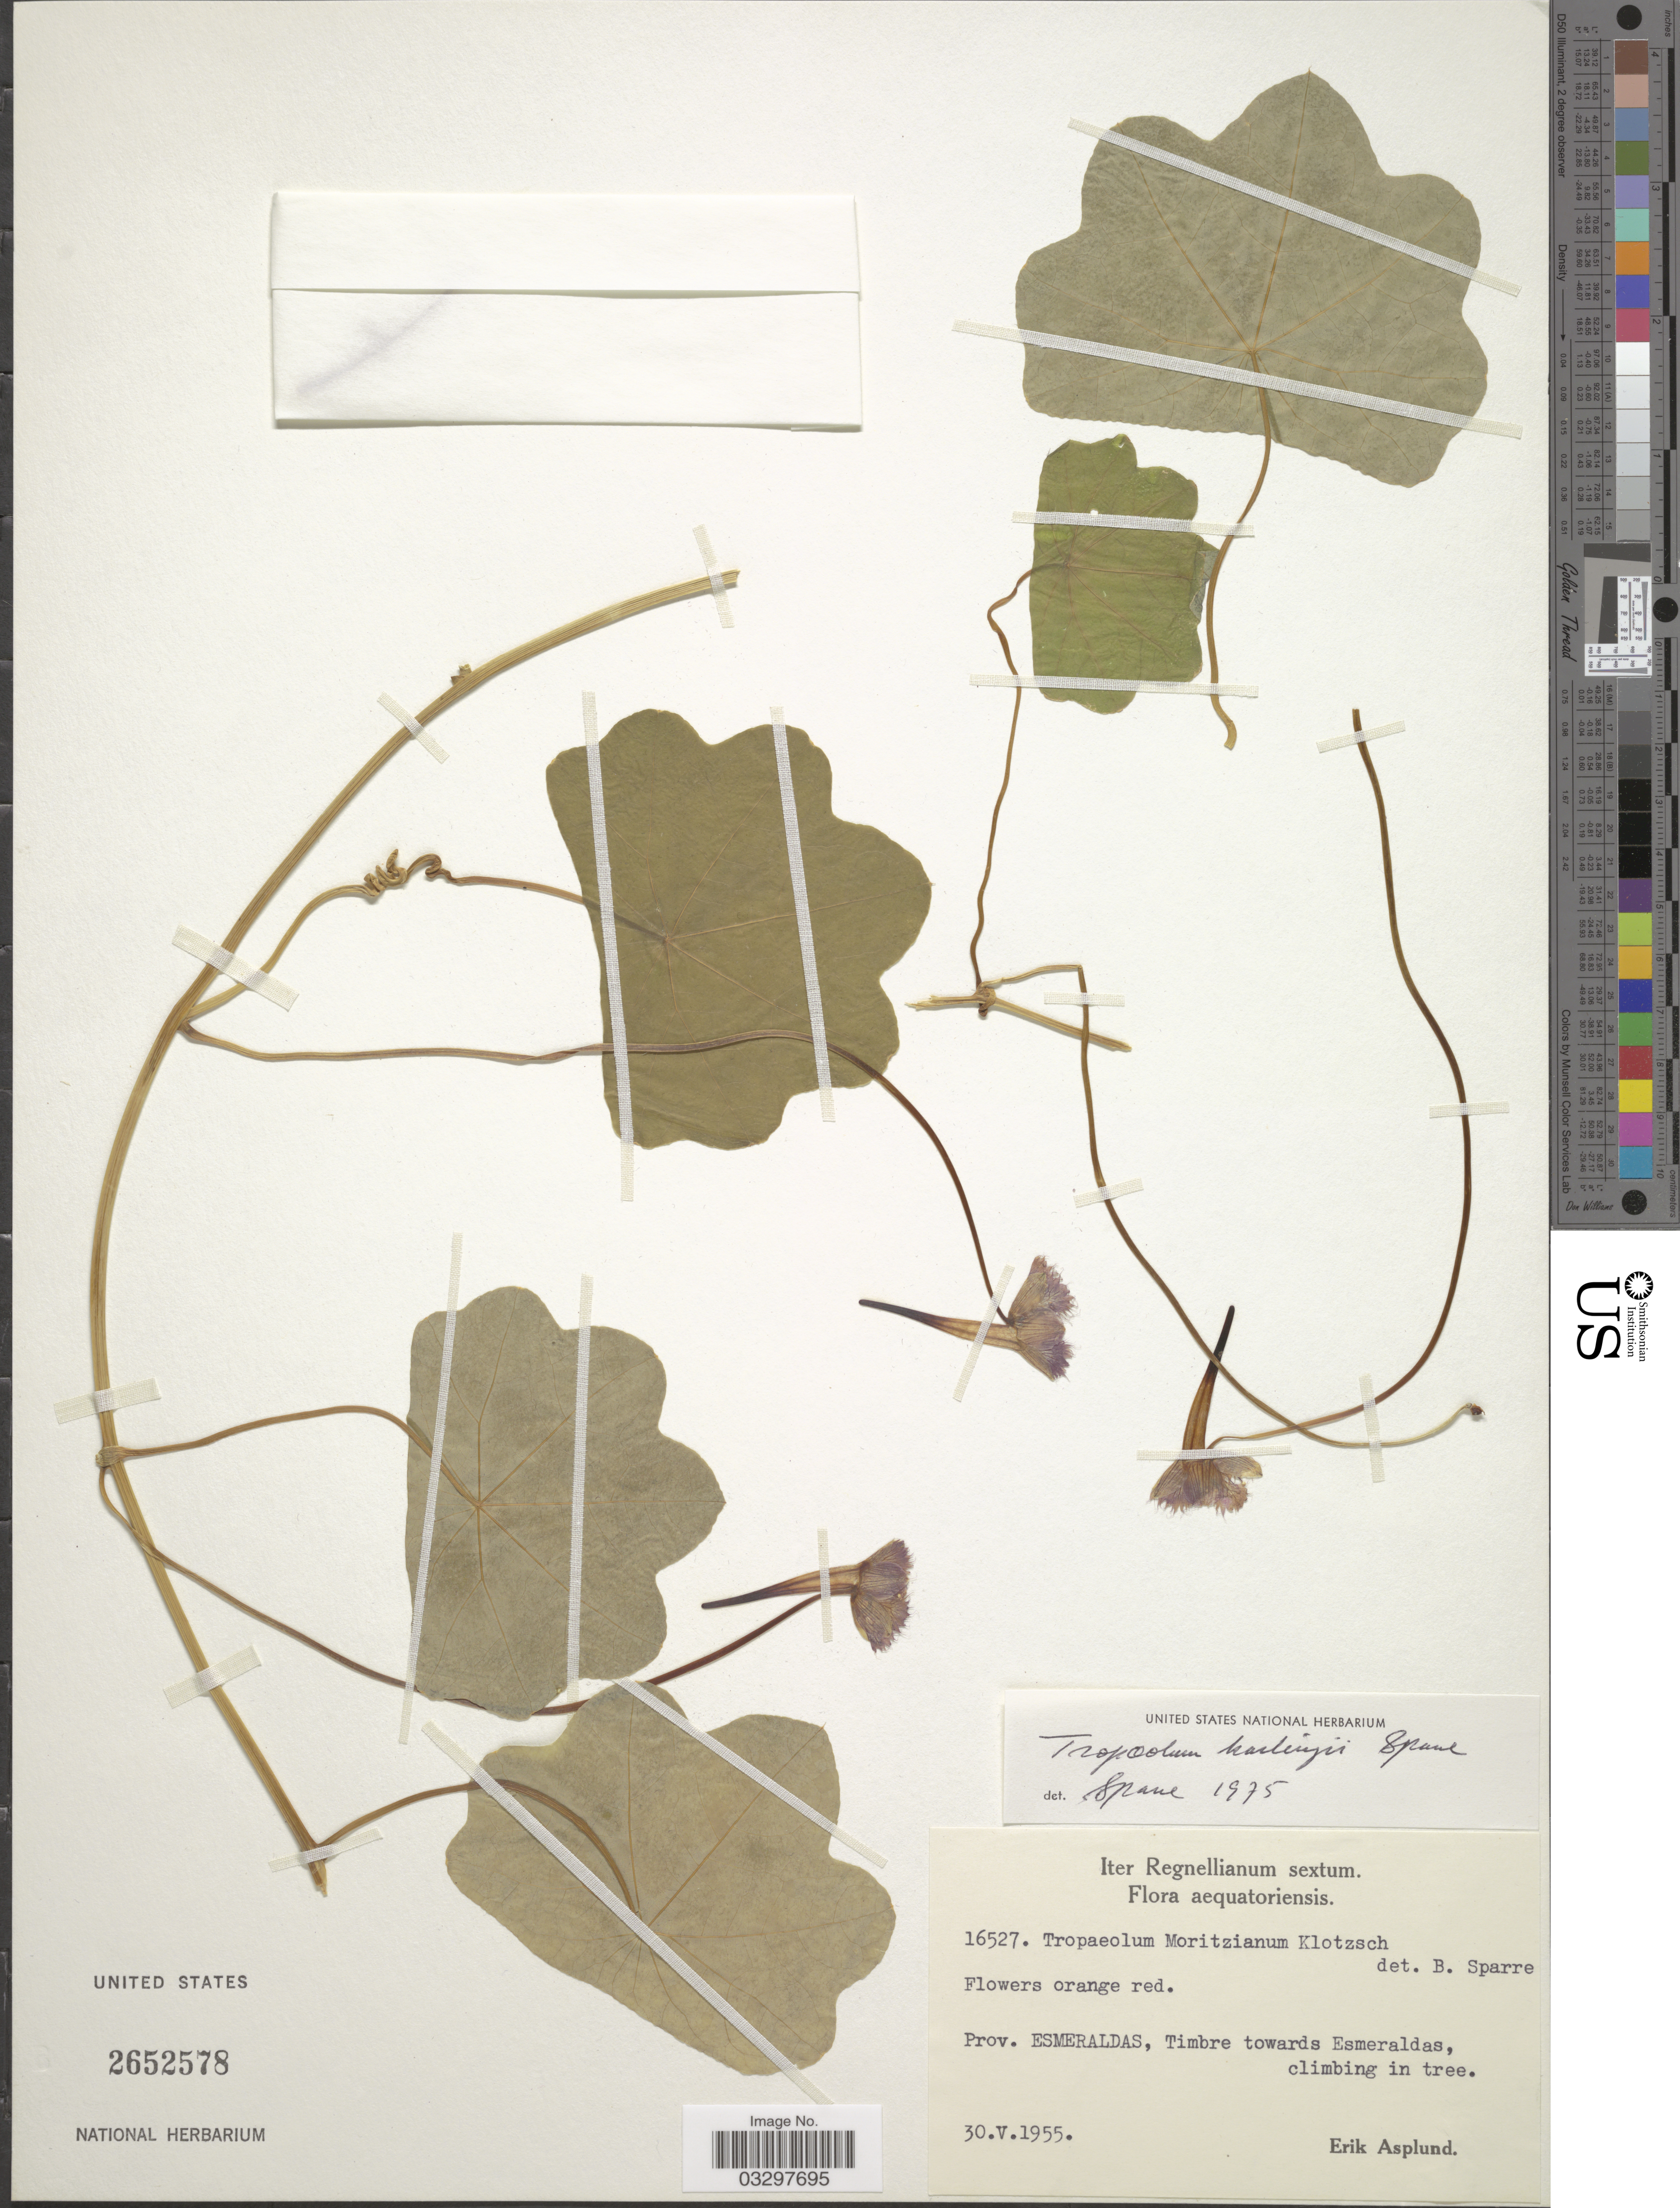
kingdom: Plantae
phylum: Tracheophyta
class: Magnoliopsida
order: Brassicales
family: Tropaeolaceae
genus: Tropaeolum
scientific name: Tropaeolum harlingii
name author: Sparre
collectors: E. Asplund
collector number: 16527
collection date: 1955-05-30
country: Ecuador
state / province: Esmeraldas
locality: Prov. Esmeraldas, Timbre towards Esmeraldas.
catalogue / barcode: US 2652578